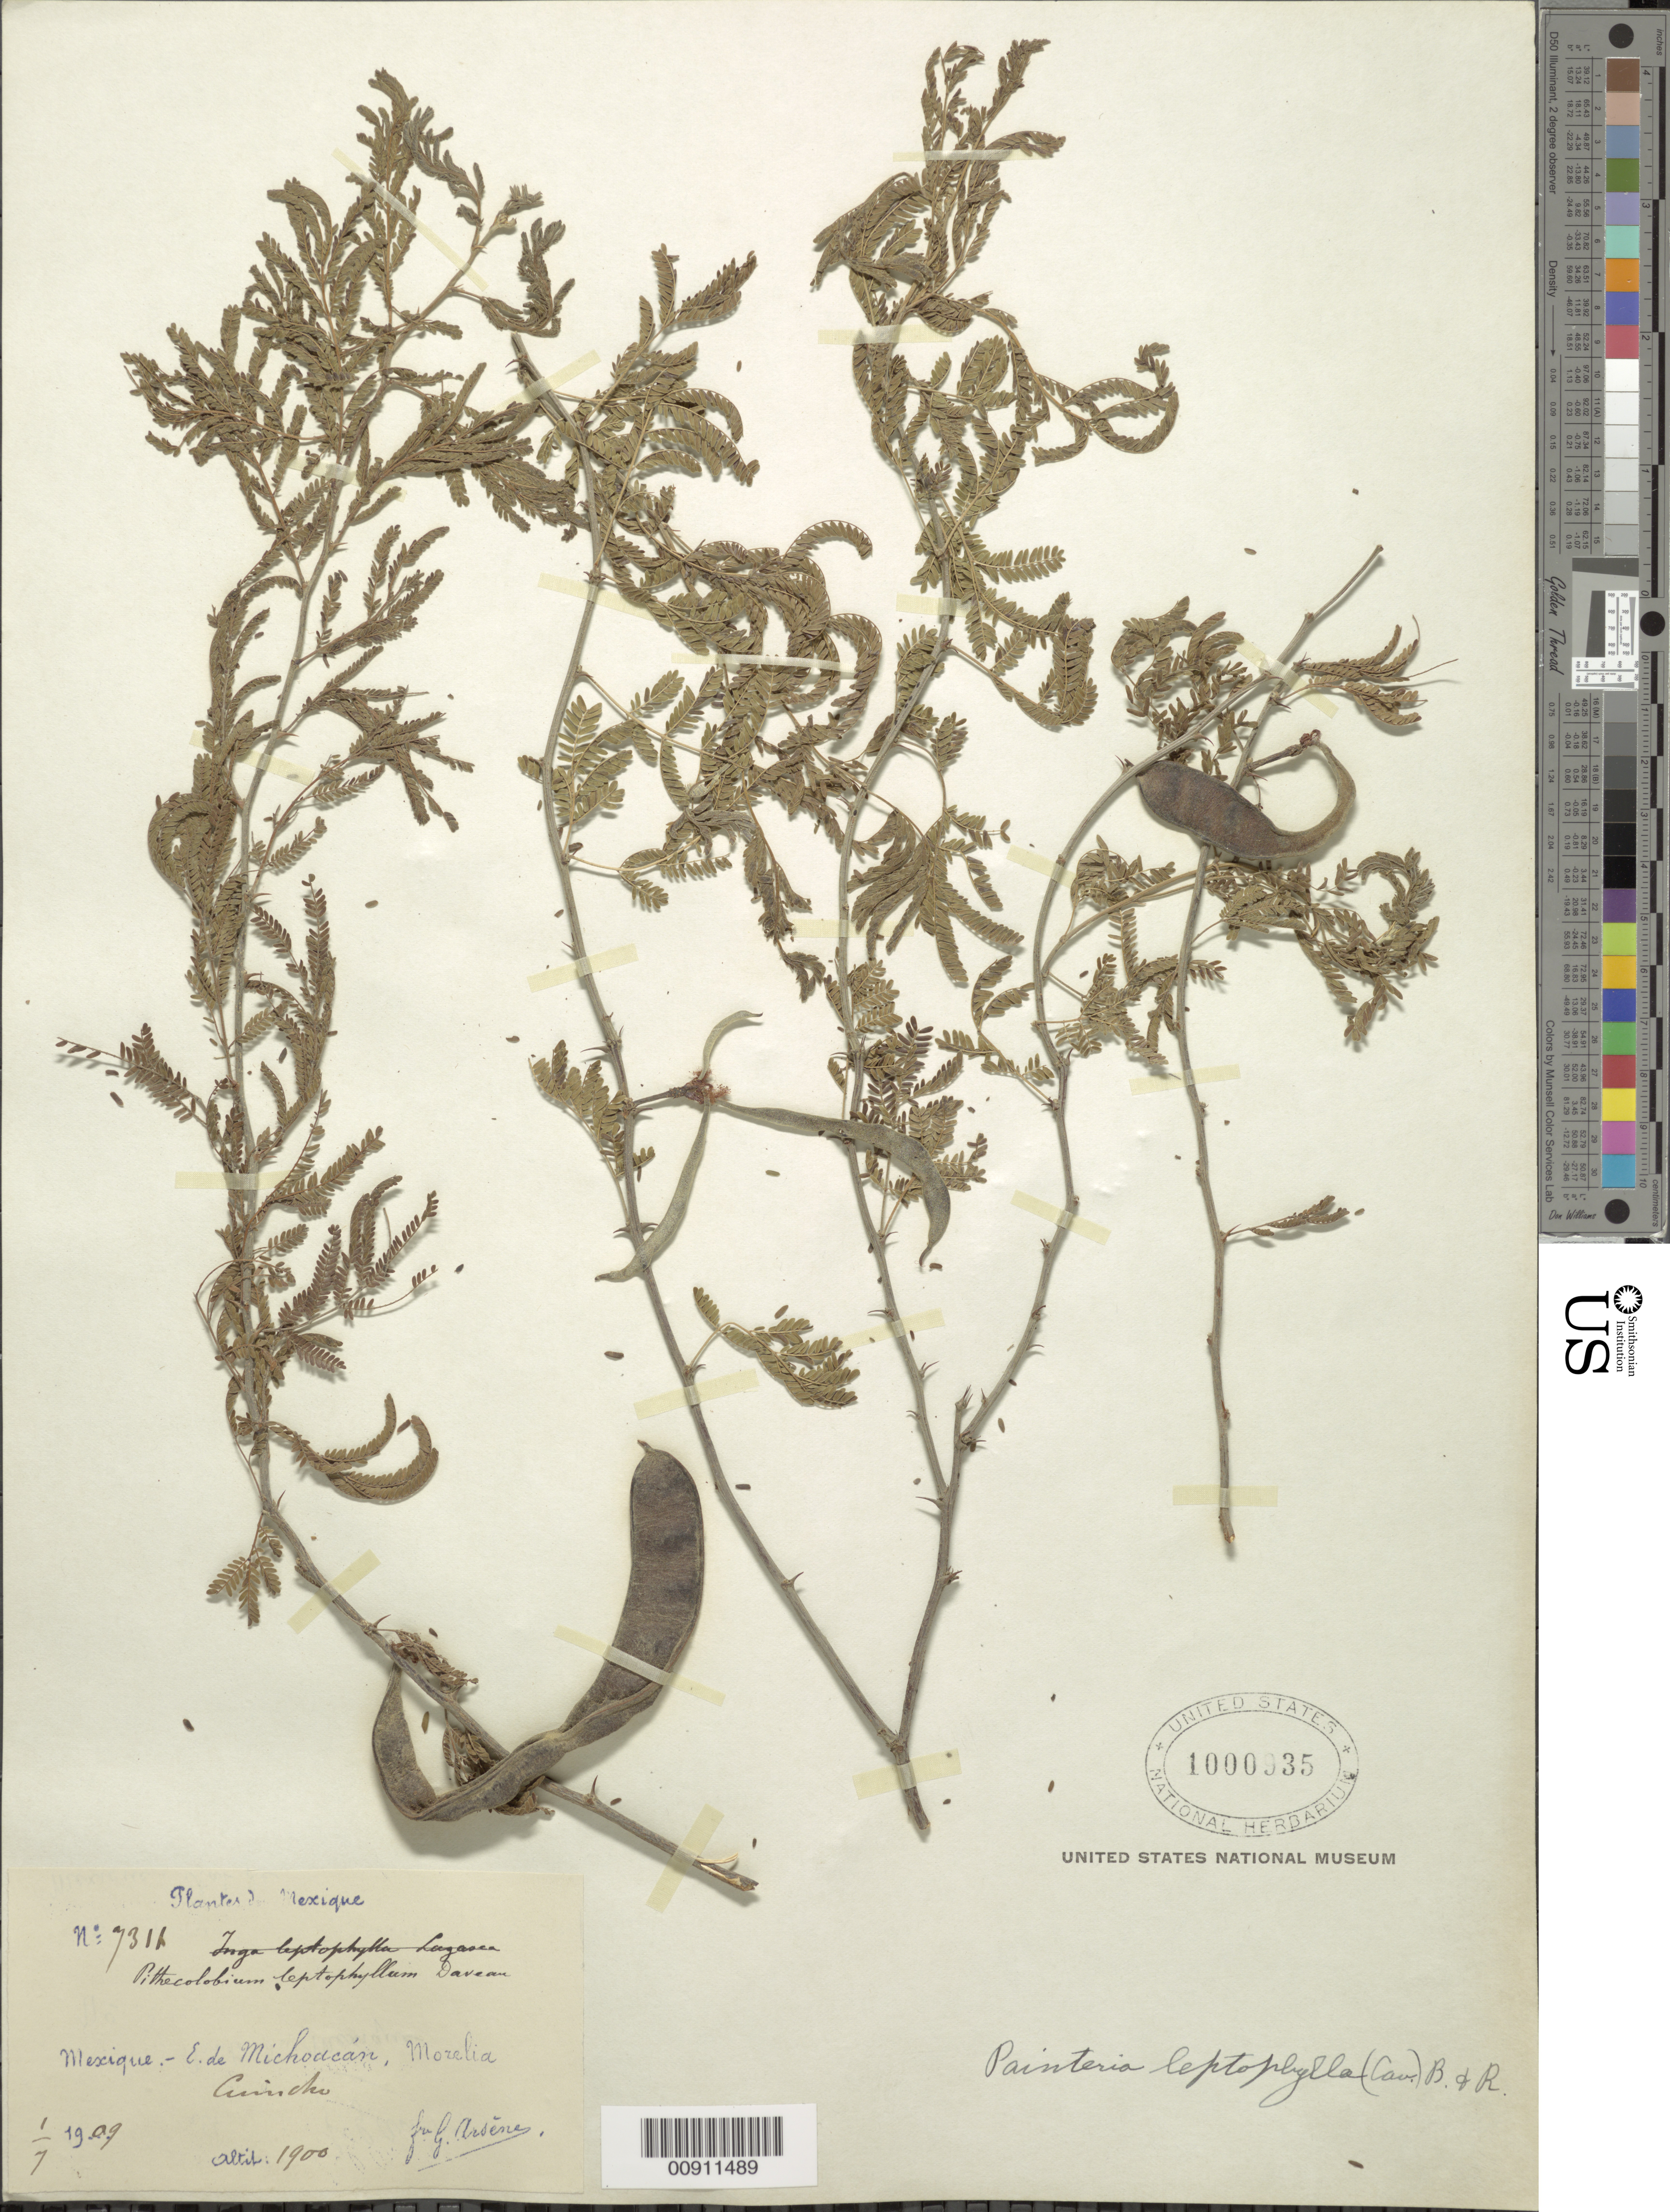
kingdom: Plantae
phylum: Tracheophyta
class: Magnoliopsida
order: Fabales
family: Fabaceae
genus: Ricoa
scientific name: Ricoa leptophylla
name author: (DC.) Duno & Torke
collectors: Bro. G. Arsène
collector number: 7311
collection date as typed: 01 Jul 1909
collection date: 1909-07-01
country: Mexico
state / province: Michoacán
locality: E. de Michoacán, Morelia, Cuincho.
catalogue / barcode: US 1000935